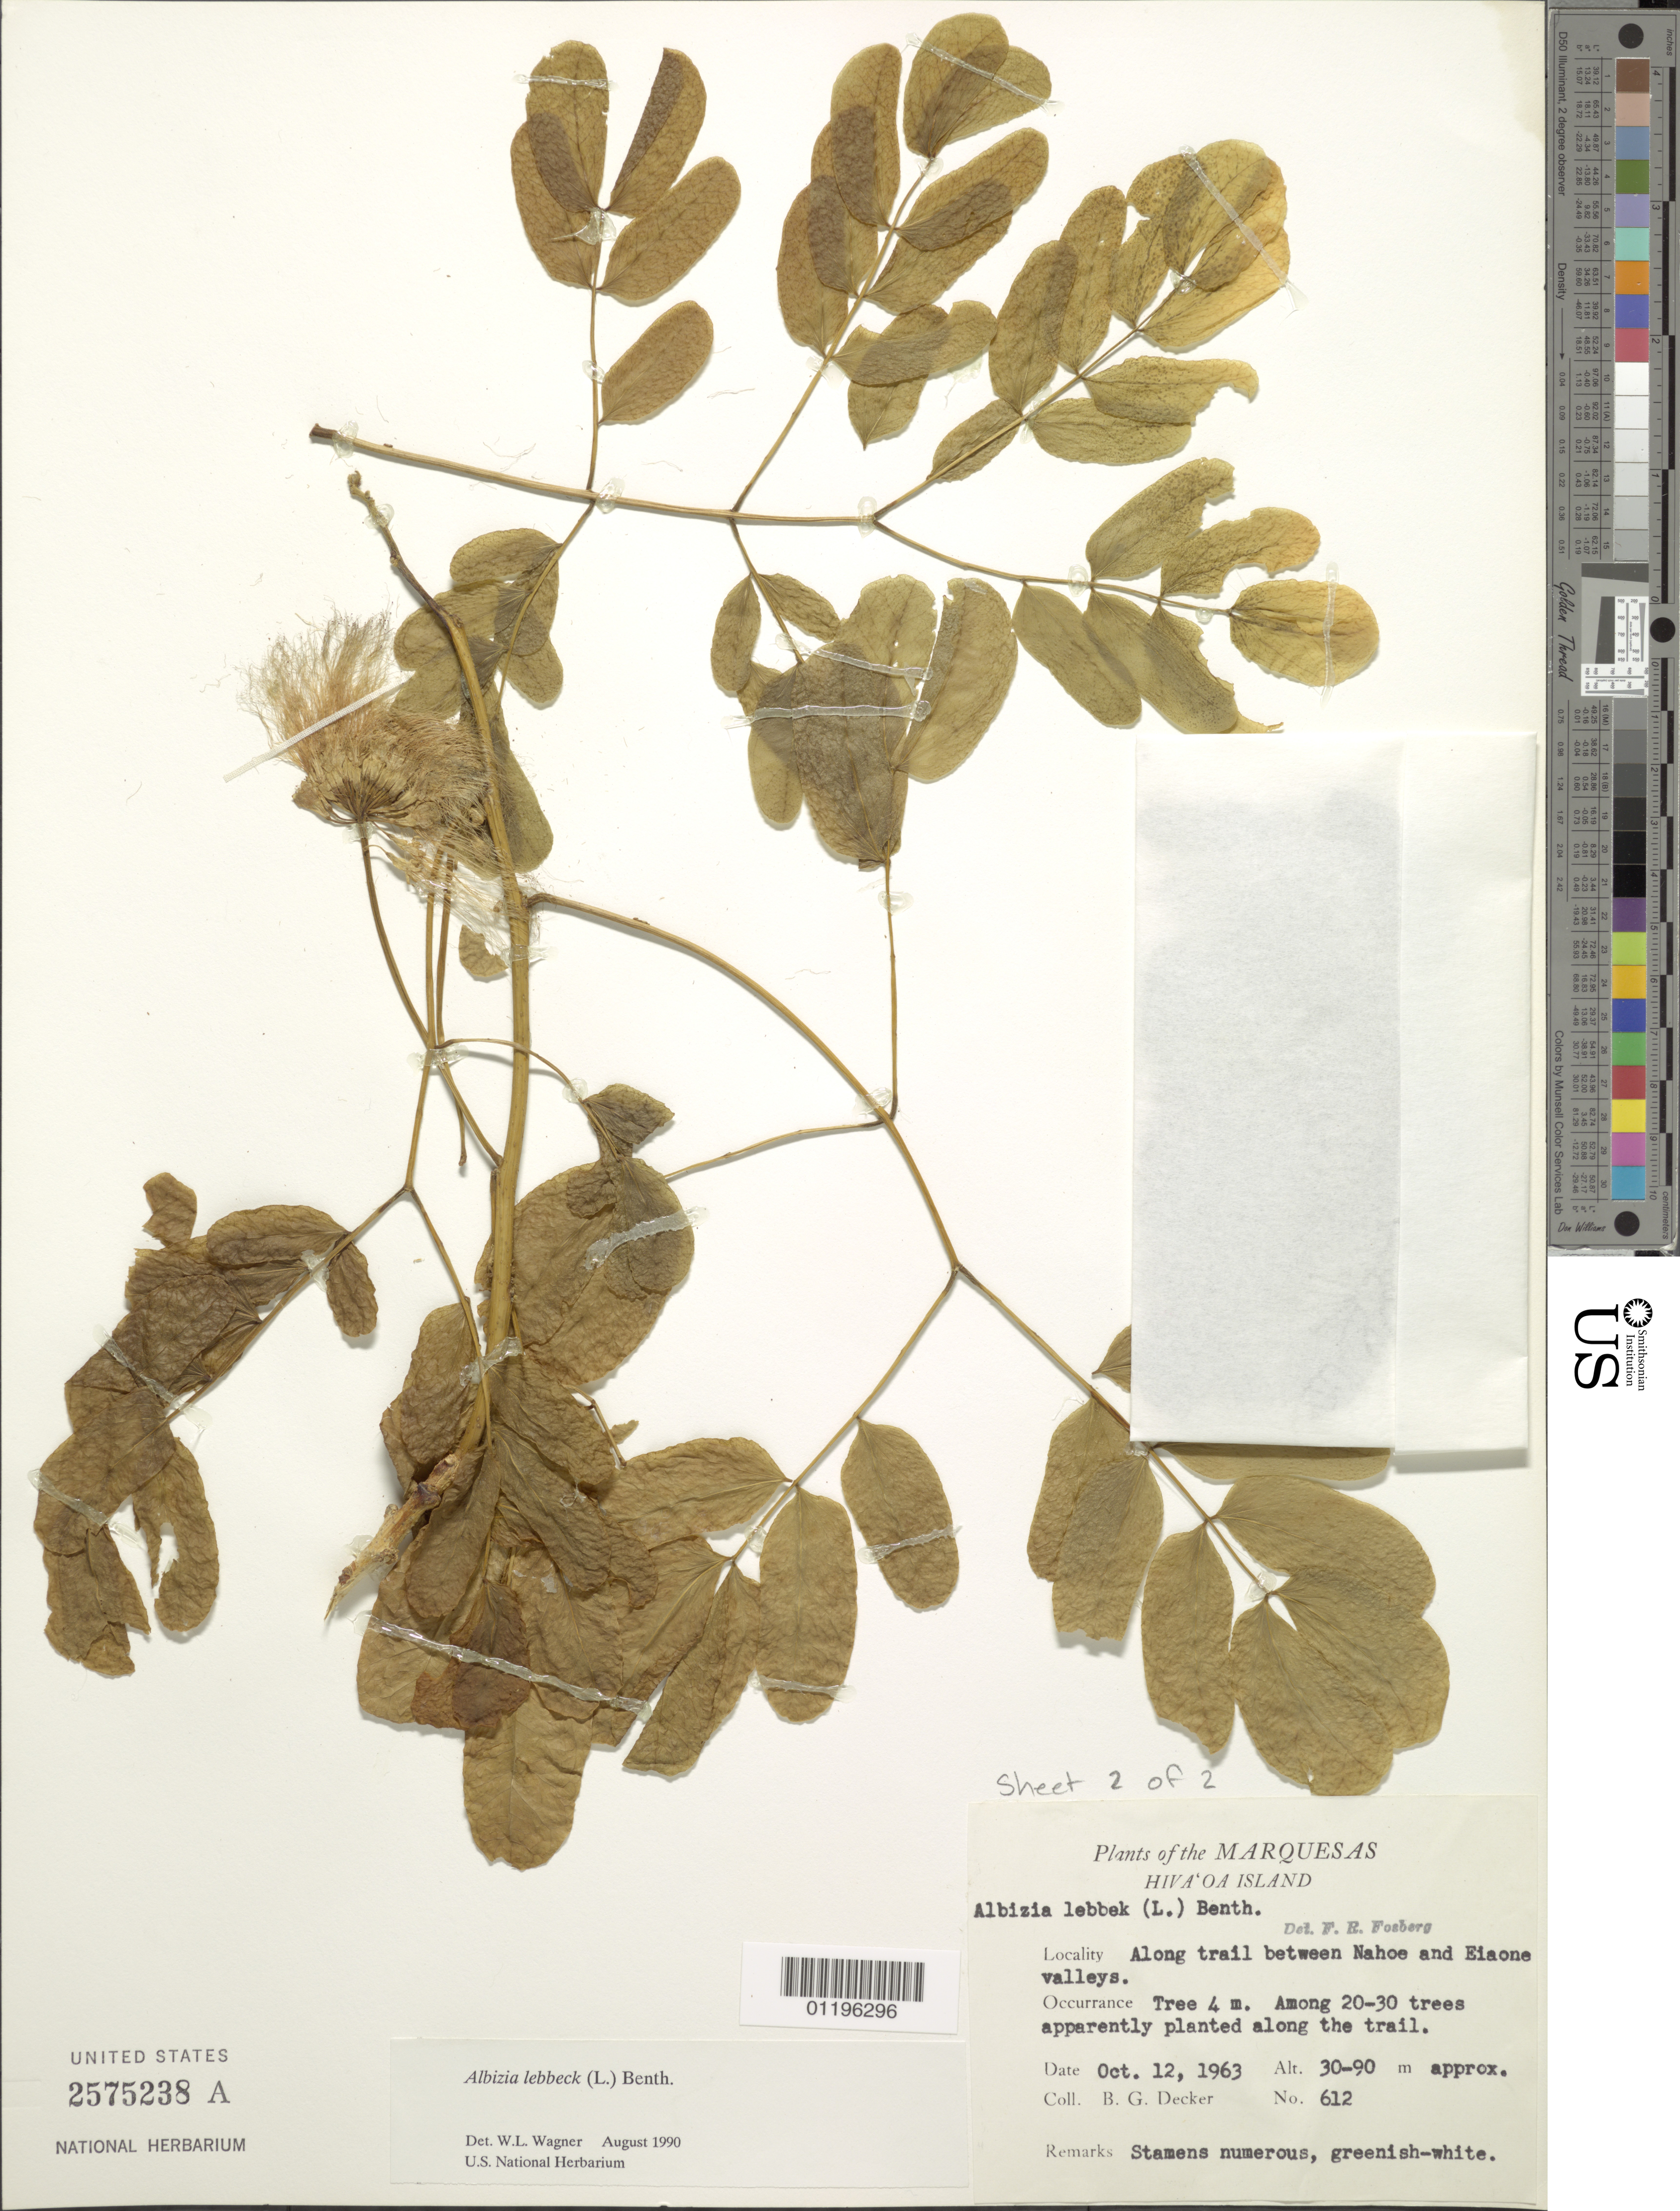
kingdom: Plantae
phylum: Tracheophyta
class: Magnoliopsida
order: Fabales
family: Fabaceae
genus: Albizia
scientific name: Albizia lebbeck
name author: (L.) Benth.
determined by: Wagner, W. L., (BOT), Smithsonian Institution - National Museum of Natural History (UNITED STATES)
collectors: B. G. Decker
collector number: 612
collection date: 1963-10-12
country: French Polynesia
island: Hiva Oa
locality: along trail between Nahoe and Eiaone valleys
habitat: Among 20-30 trees apparently planted along trail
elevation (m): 30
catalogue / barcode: US 2575238A